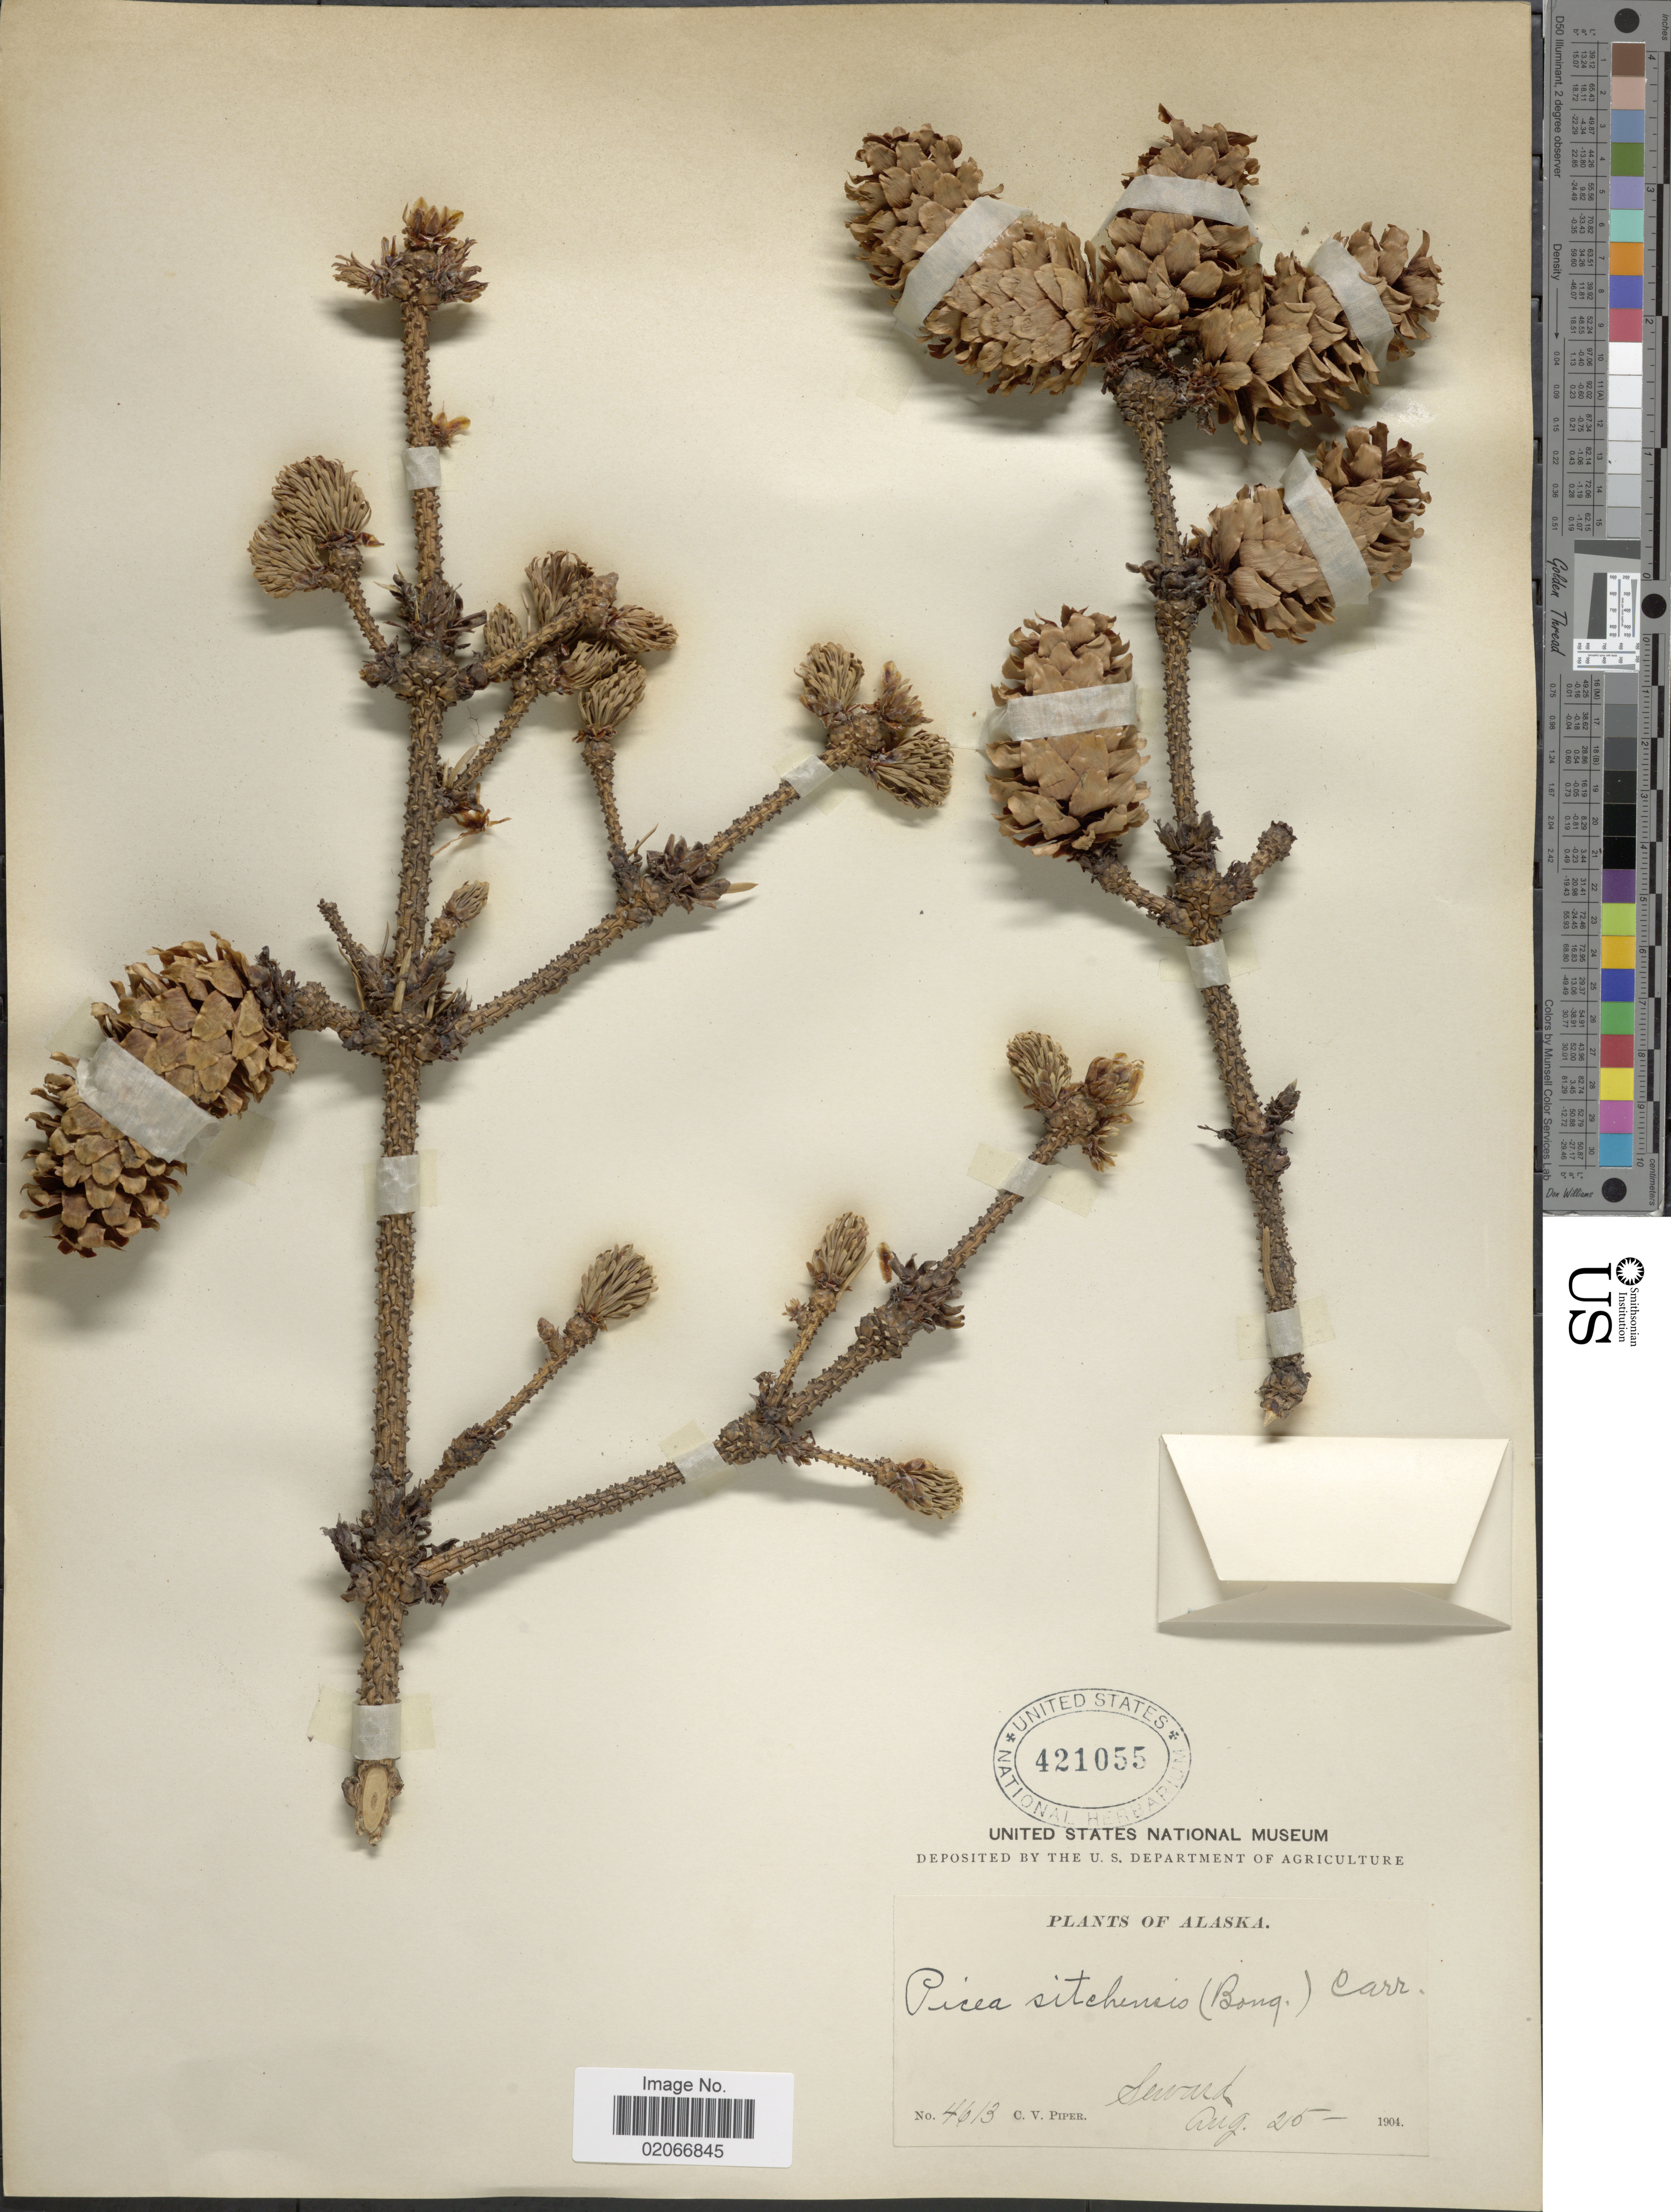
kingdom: Plantae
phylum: Tracheophyta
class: Pinopsida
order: Pinales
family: Pinaceae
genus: Picea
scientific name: Picea sitchensis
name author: (Bong.) Carrière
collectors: C. V. Piper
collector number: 4613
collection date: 1904-08-25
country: United States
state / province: Alaska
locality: Seward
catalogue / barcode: US 421055